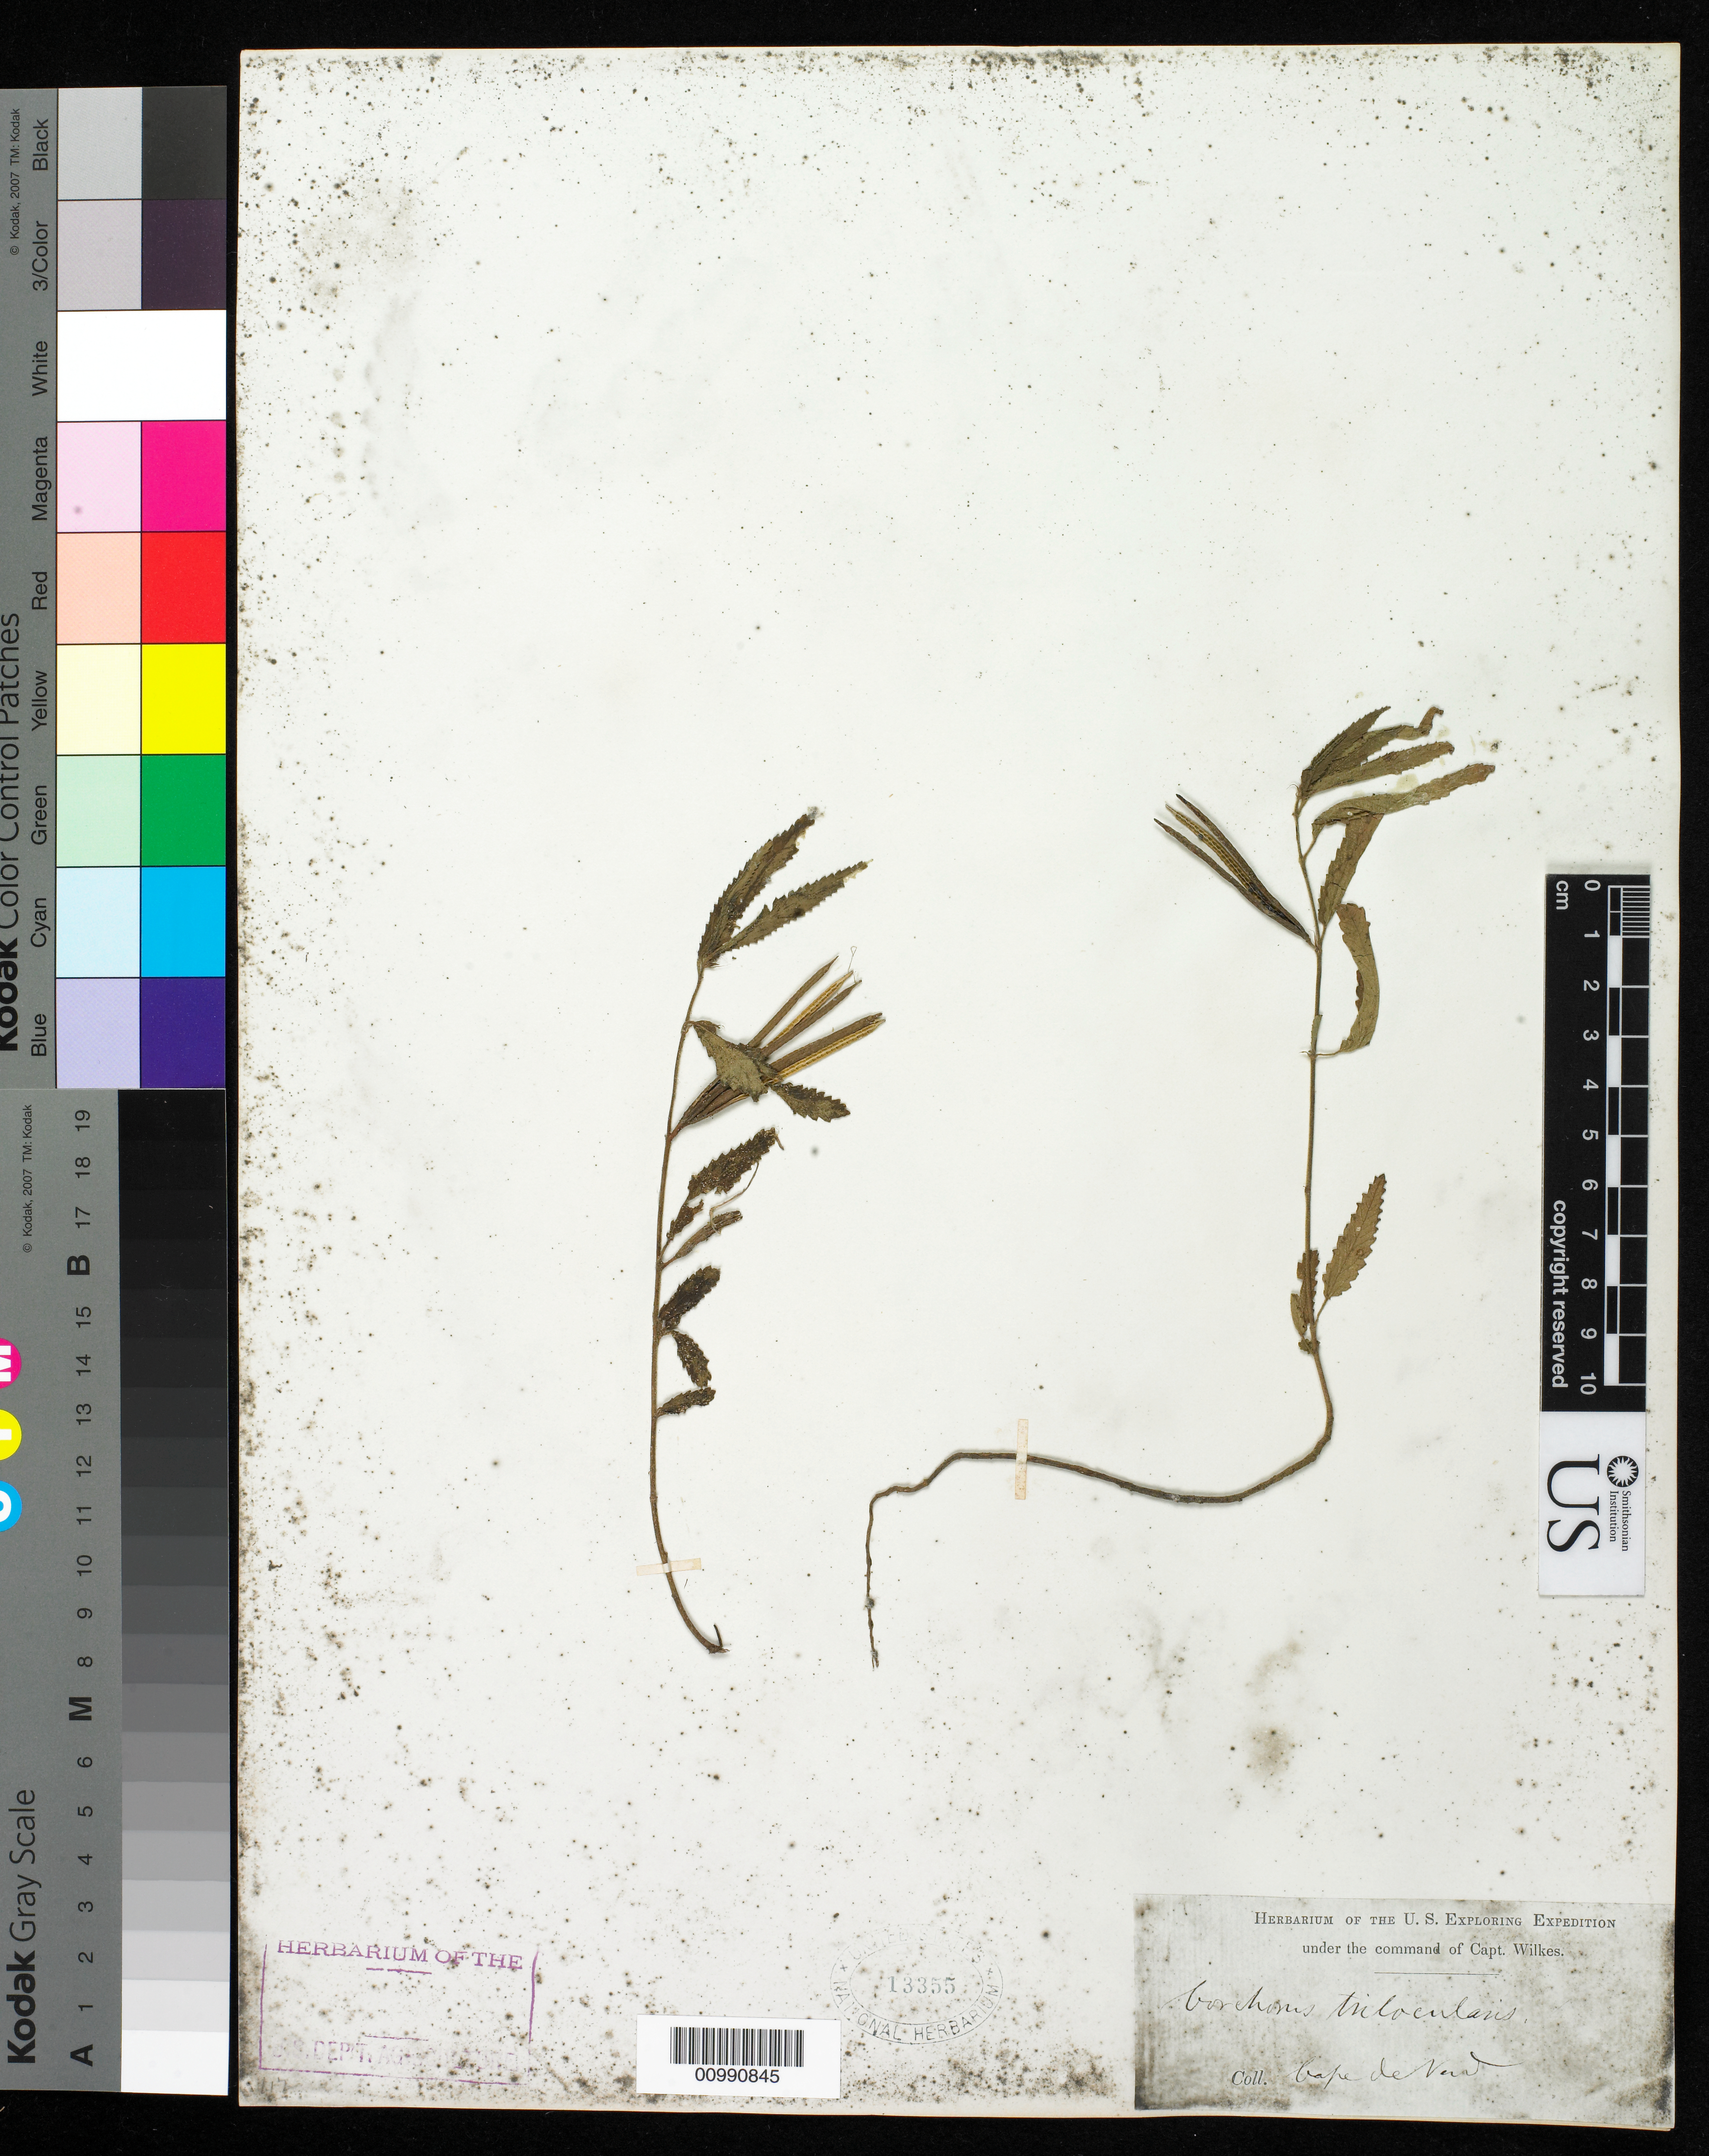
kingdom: Plantae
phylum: Tracheophyta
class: Magnoliopsida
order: Malvales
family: Malvaceae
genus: Corchorus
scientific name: Corchorus trilocularis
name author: L.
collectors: Wilkes Explor. Exped.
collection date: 1838/1842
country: Cape Verde Islands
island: Cape Verde Is.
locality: Cape d. . .?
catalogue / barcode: US 13355